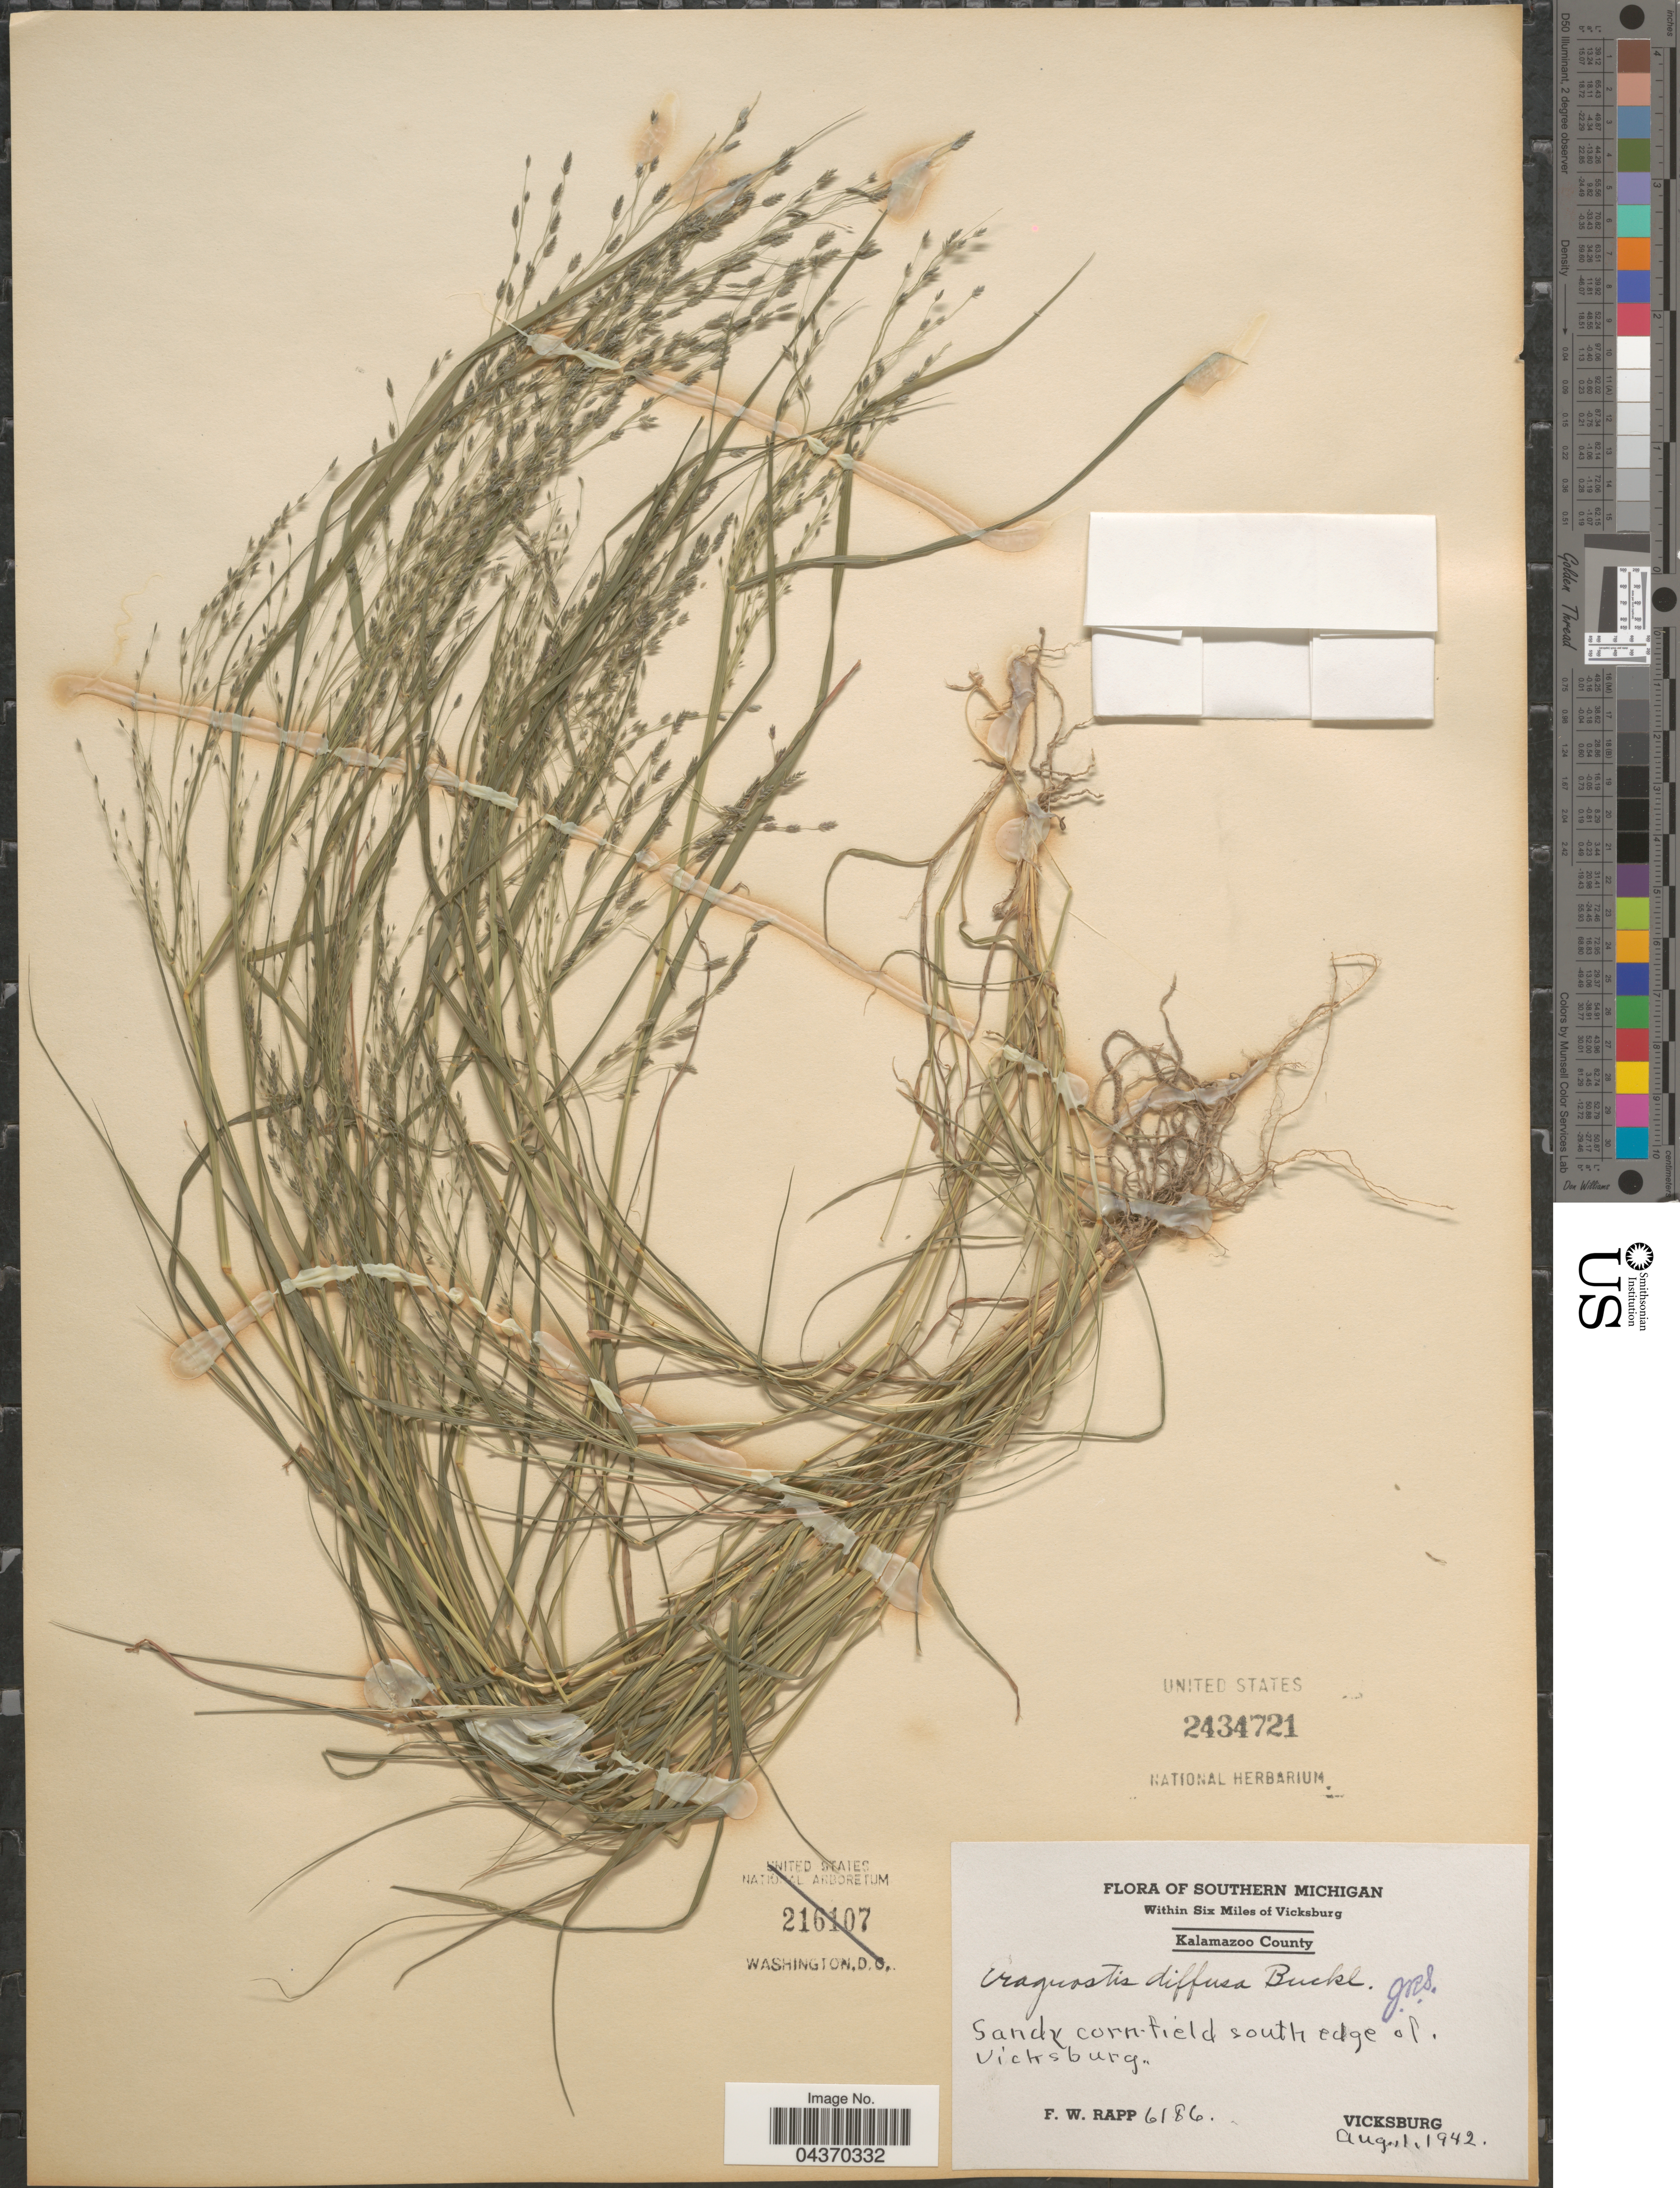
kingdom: Plantae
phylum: Tracheophyta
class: Liliopsida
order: Poales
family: Poaceae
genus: Eragrostis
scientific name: Eragrostis pectinacea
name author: (Michx.) Nees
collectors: F. Rapp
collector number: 6186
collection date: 1942-08-01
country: United States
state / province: Michigan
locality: Southern Michigan. Within Six Miles of Vicksburg. Kalamazoo County. Sandy cornfield south edge of Vicksburg.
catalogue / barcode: US 2434721